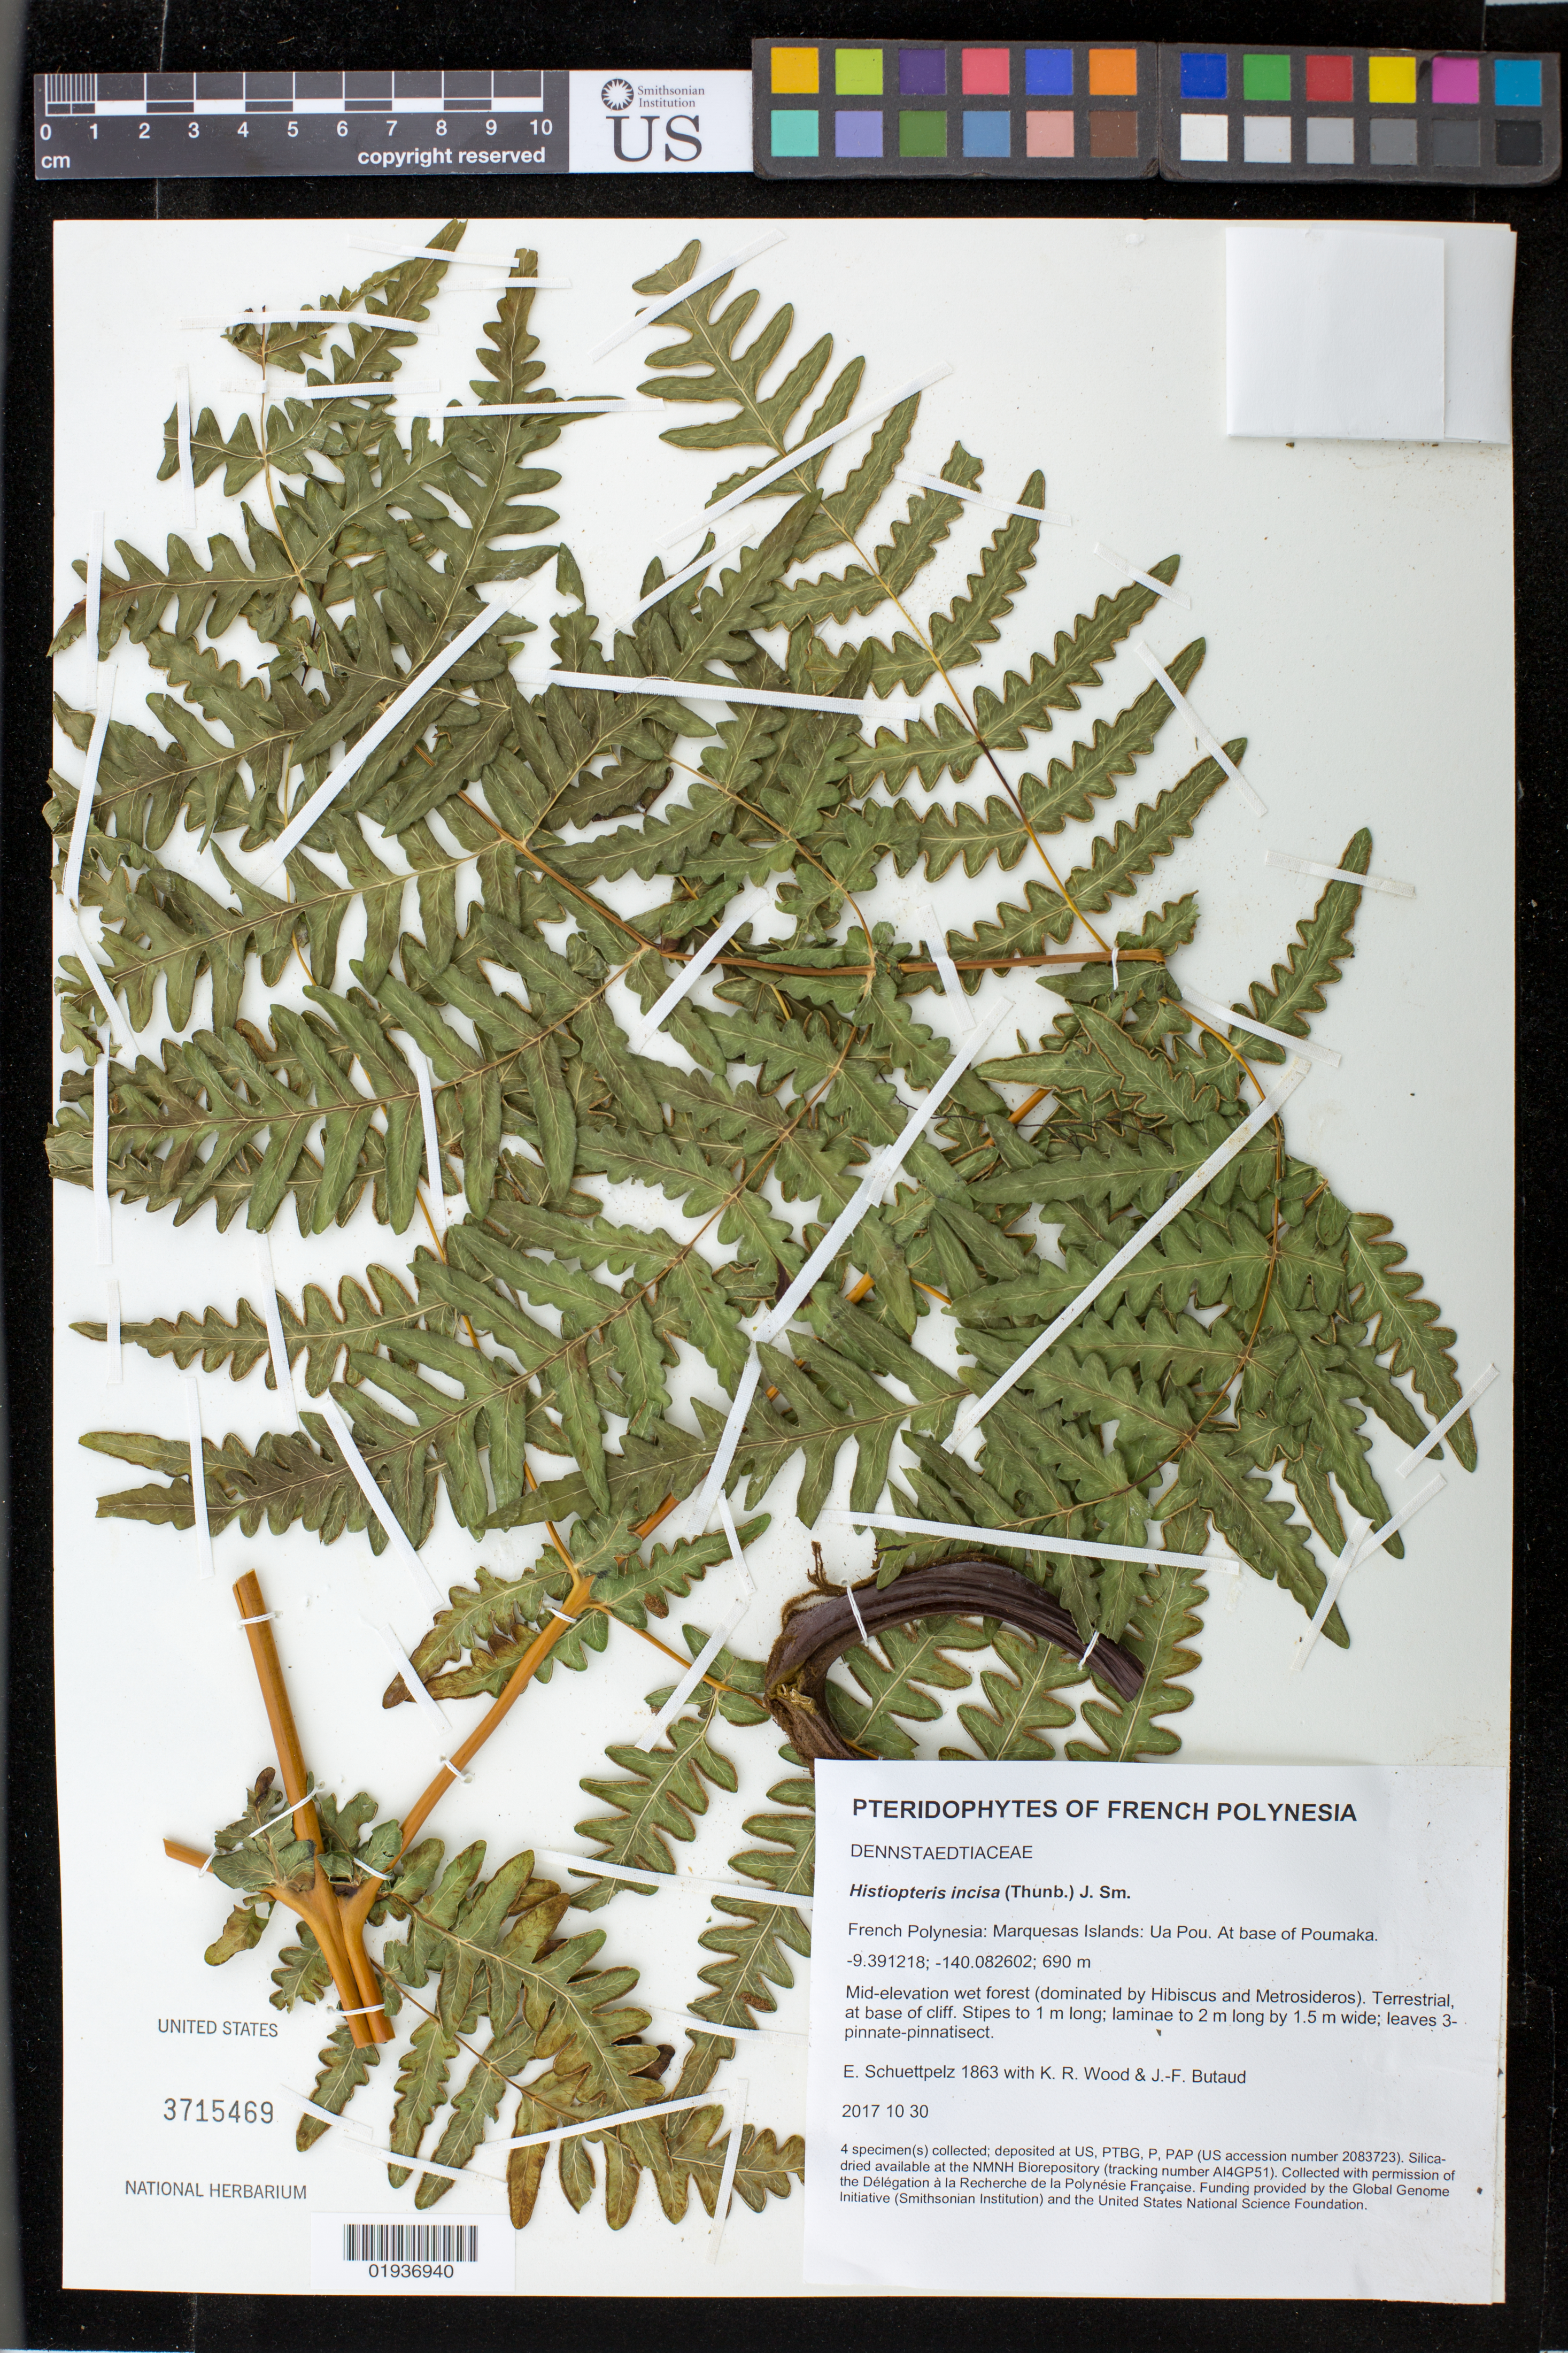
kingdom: Plantae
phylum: Tracheophyta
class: Polypodiopsida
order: Polypodiales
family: Dennstaedtiaceae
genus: Histiopteris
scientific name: Histiopteris incisa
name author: (Thunb.) J. Sm.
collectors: E. Schuettpelz, K. R. Wood & J. -F. Butaud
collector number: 1863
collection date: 2017-10-30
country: French Polynesia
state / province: Marquesas Islands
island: Ua Pou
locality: At base of Poumaka.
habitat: Mid-elevation wet forest (dominated by Hibiscus and Metrosideros).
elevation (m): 690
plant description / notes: Collected with permission of the Délégation à la Recherche de la Polynésie Française. Funding provided by the Global Genome Initiative (Smithsonian Institution) and the United States National Science Foundation. Silica dried tissue stored at AI4GP51 in the NMNH Biorepository, Smithsonian Institution.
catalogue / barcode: US 3715469